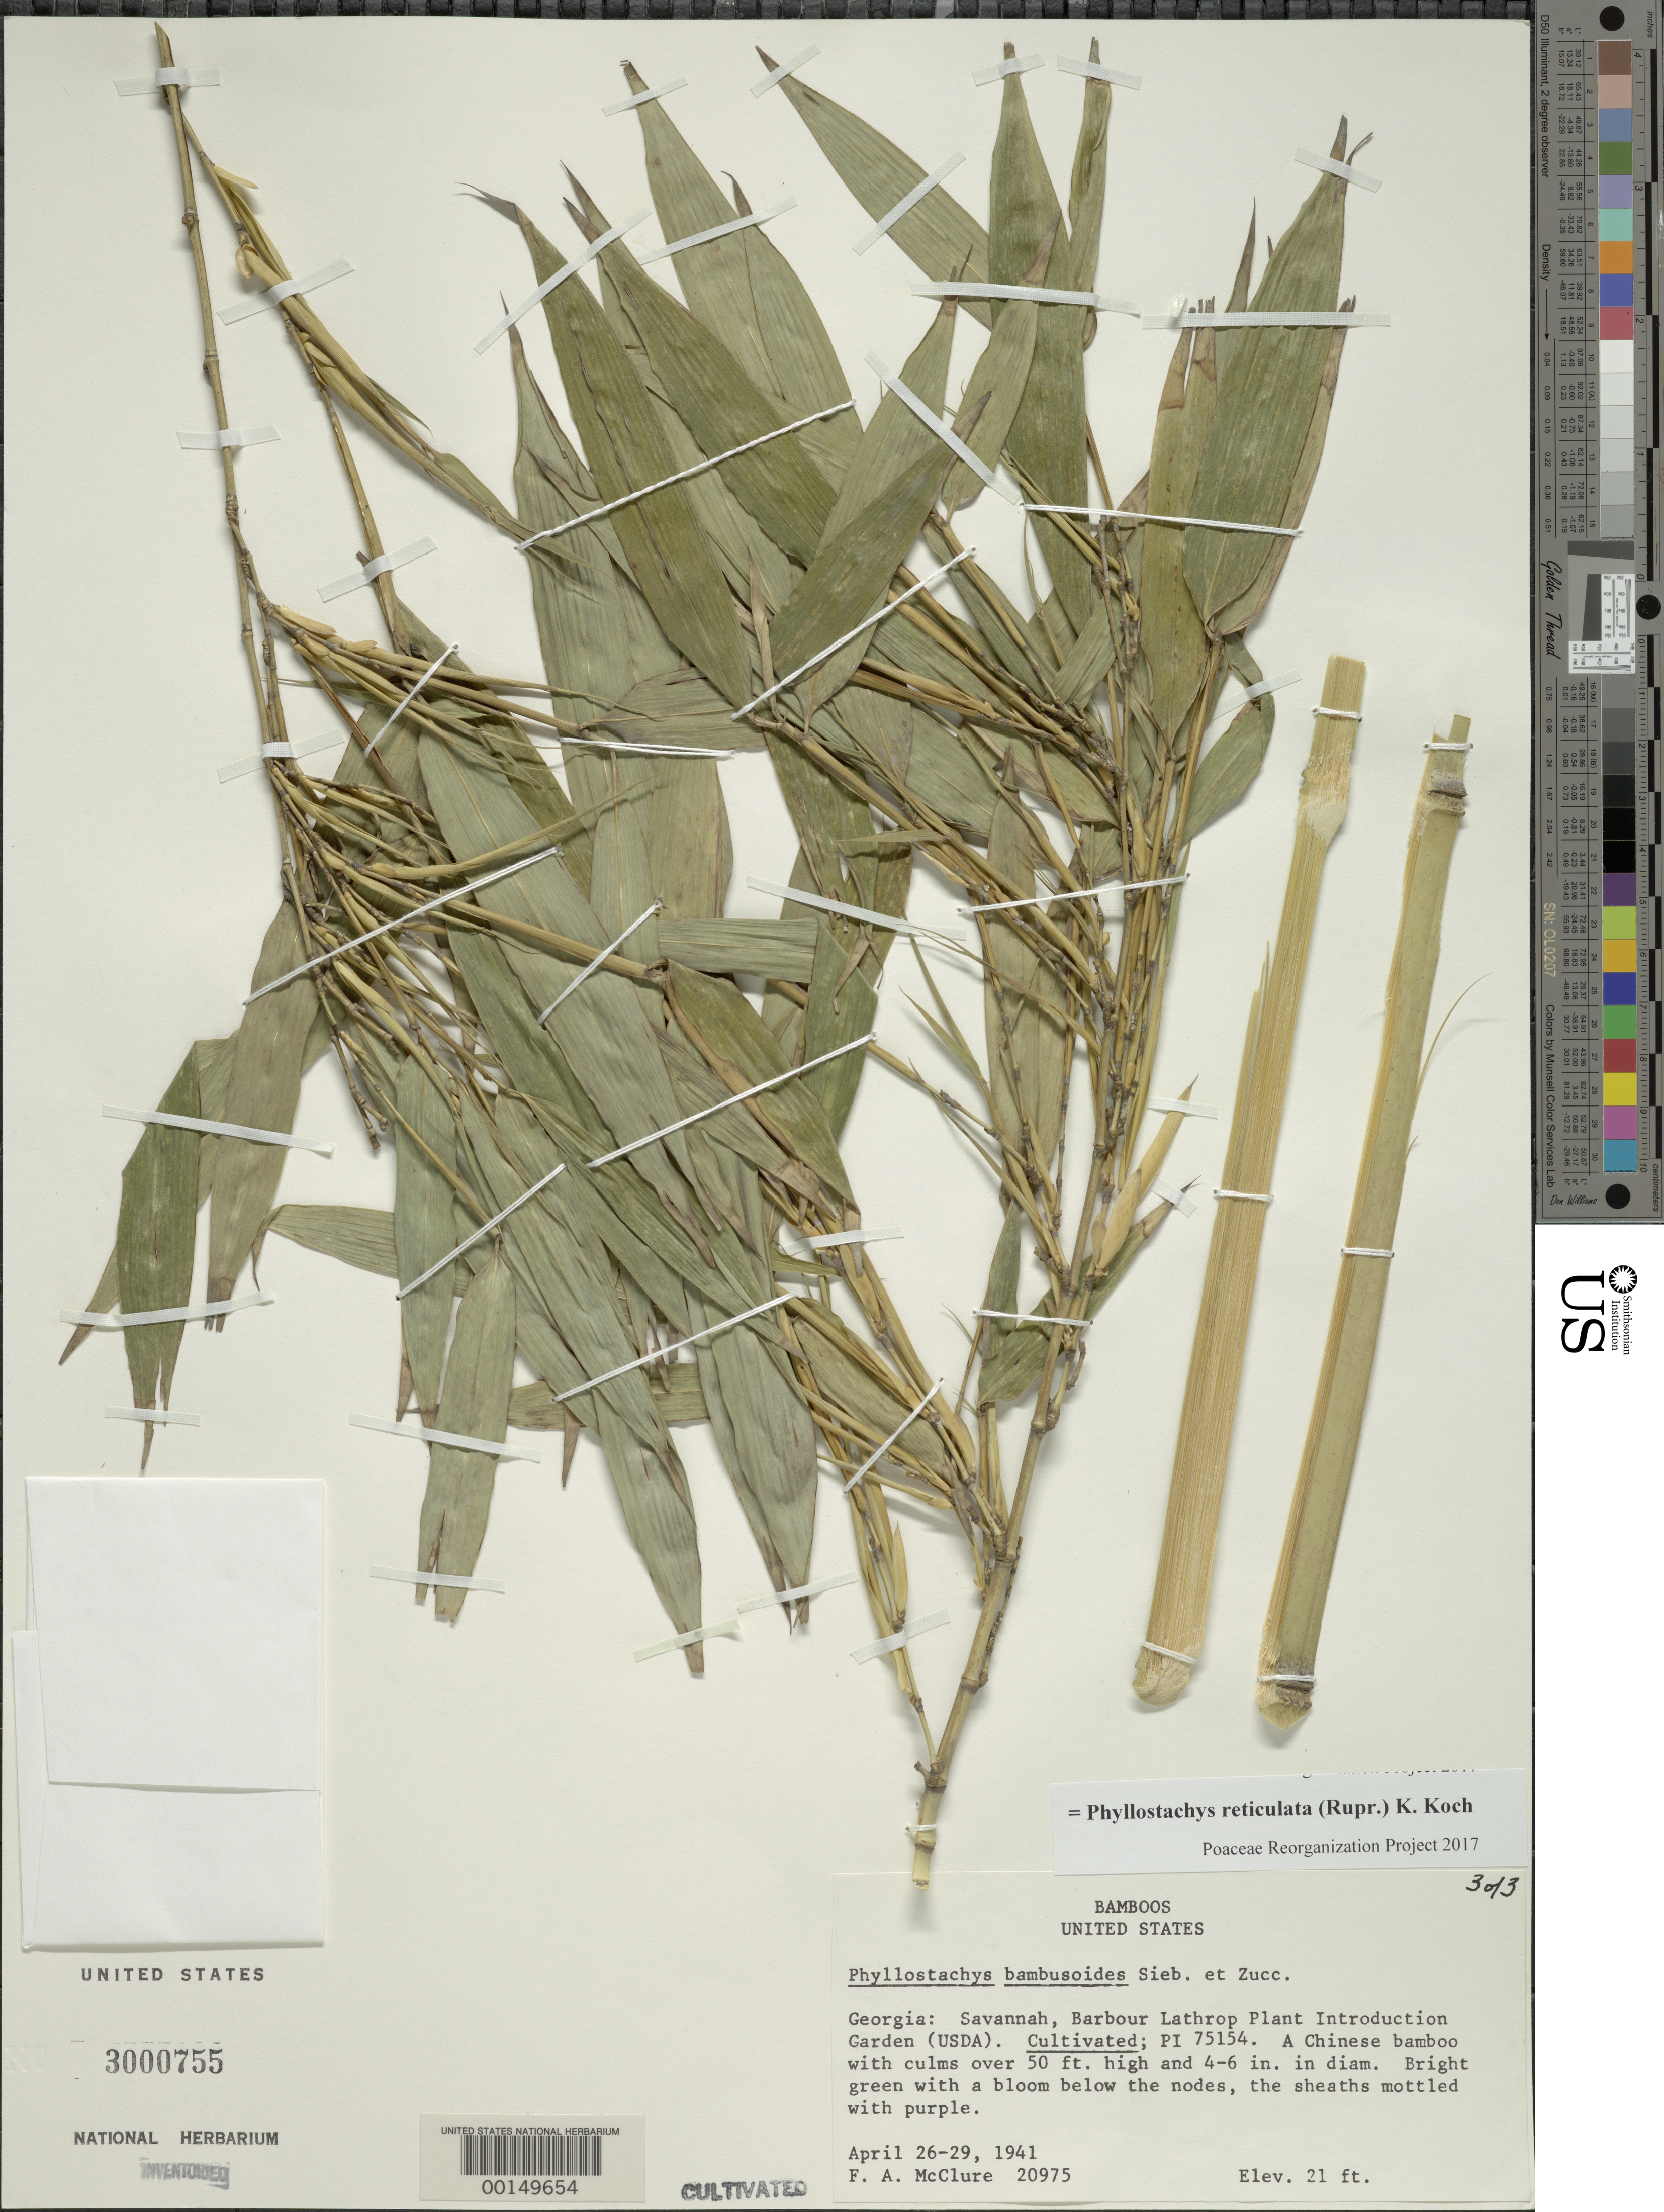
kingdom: Plantae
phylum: Tracheophyta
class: Liliopsida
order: Poales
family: Poaceae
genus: Phyllostachys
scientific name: Phyllostachys reticulata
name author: (Rupr.) K. Koch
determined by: Poaceae Reorganization Project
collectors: F. A. McClure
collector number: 20975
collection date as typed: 26 Apr 1941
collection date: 1941-04-26/1941-04-29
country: United States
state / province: Georgia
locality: Savannah, barbour lathrop p.i. garden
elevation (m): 6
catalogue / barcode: US 3000755